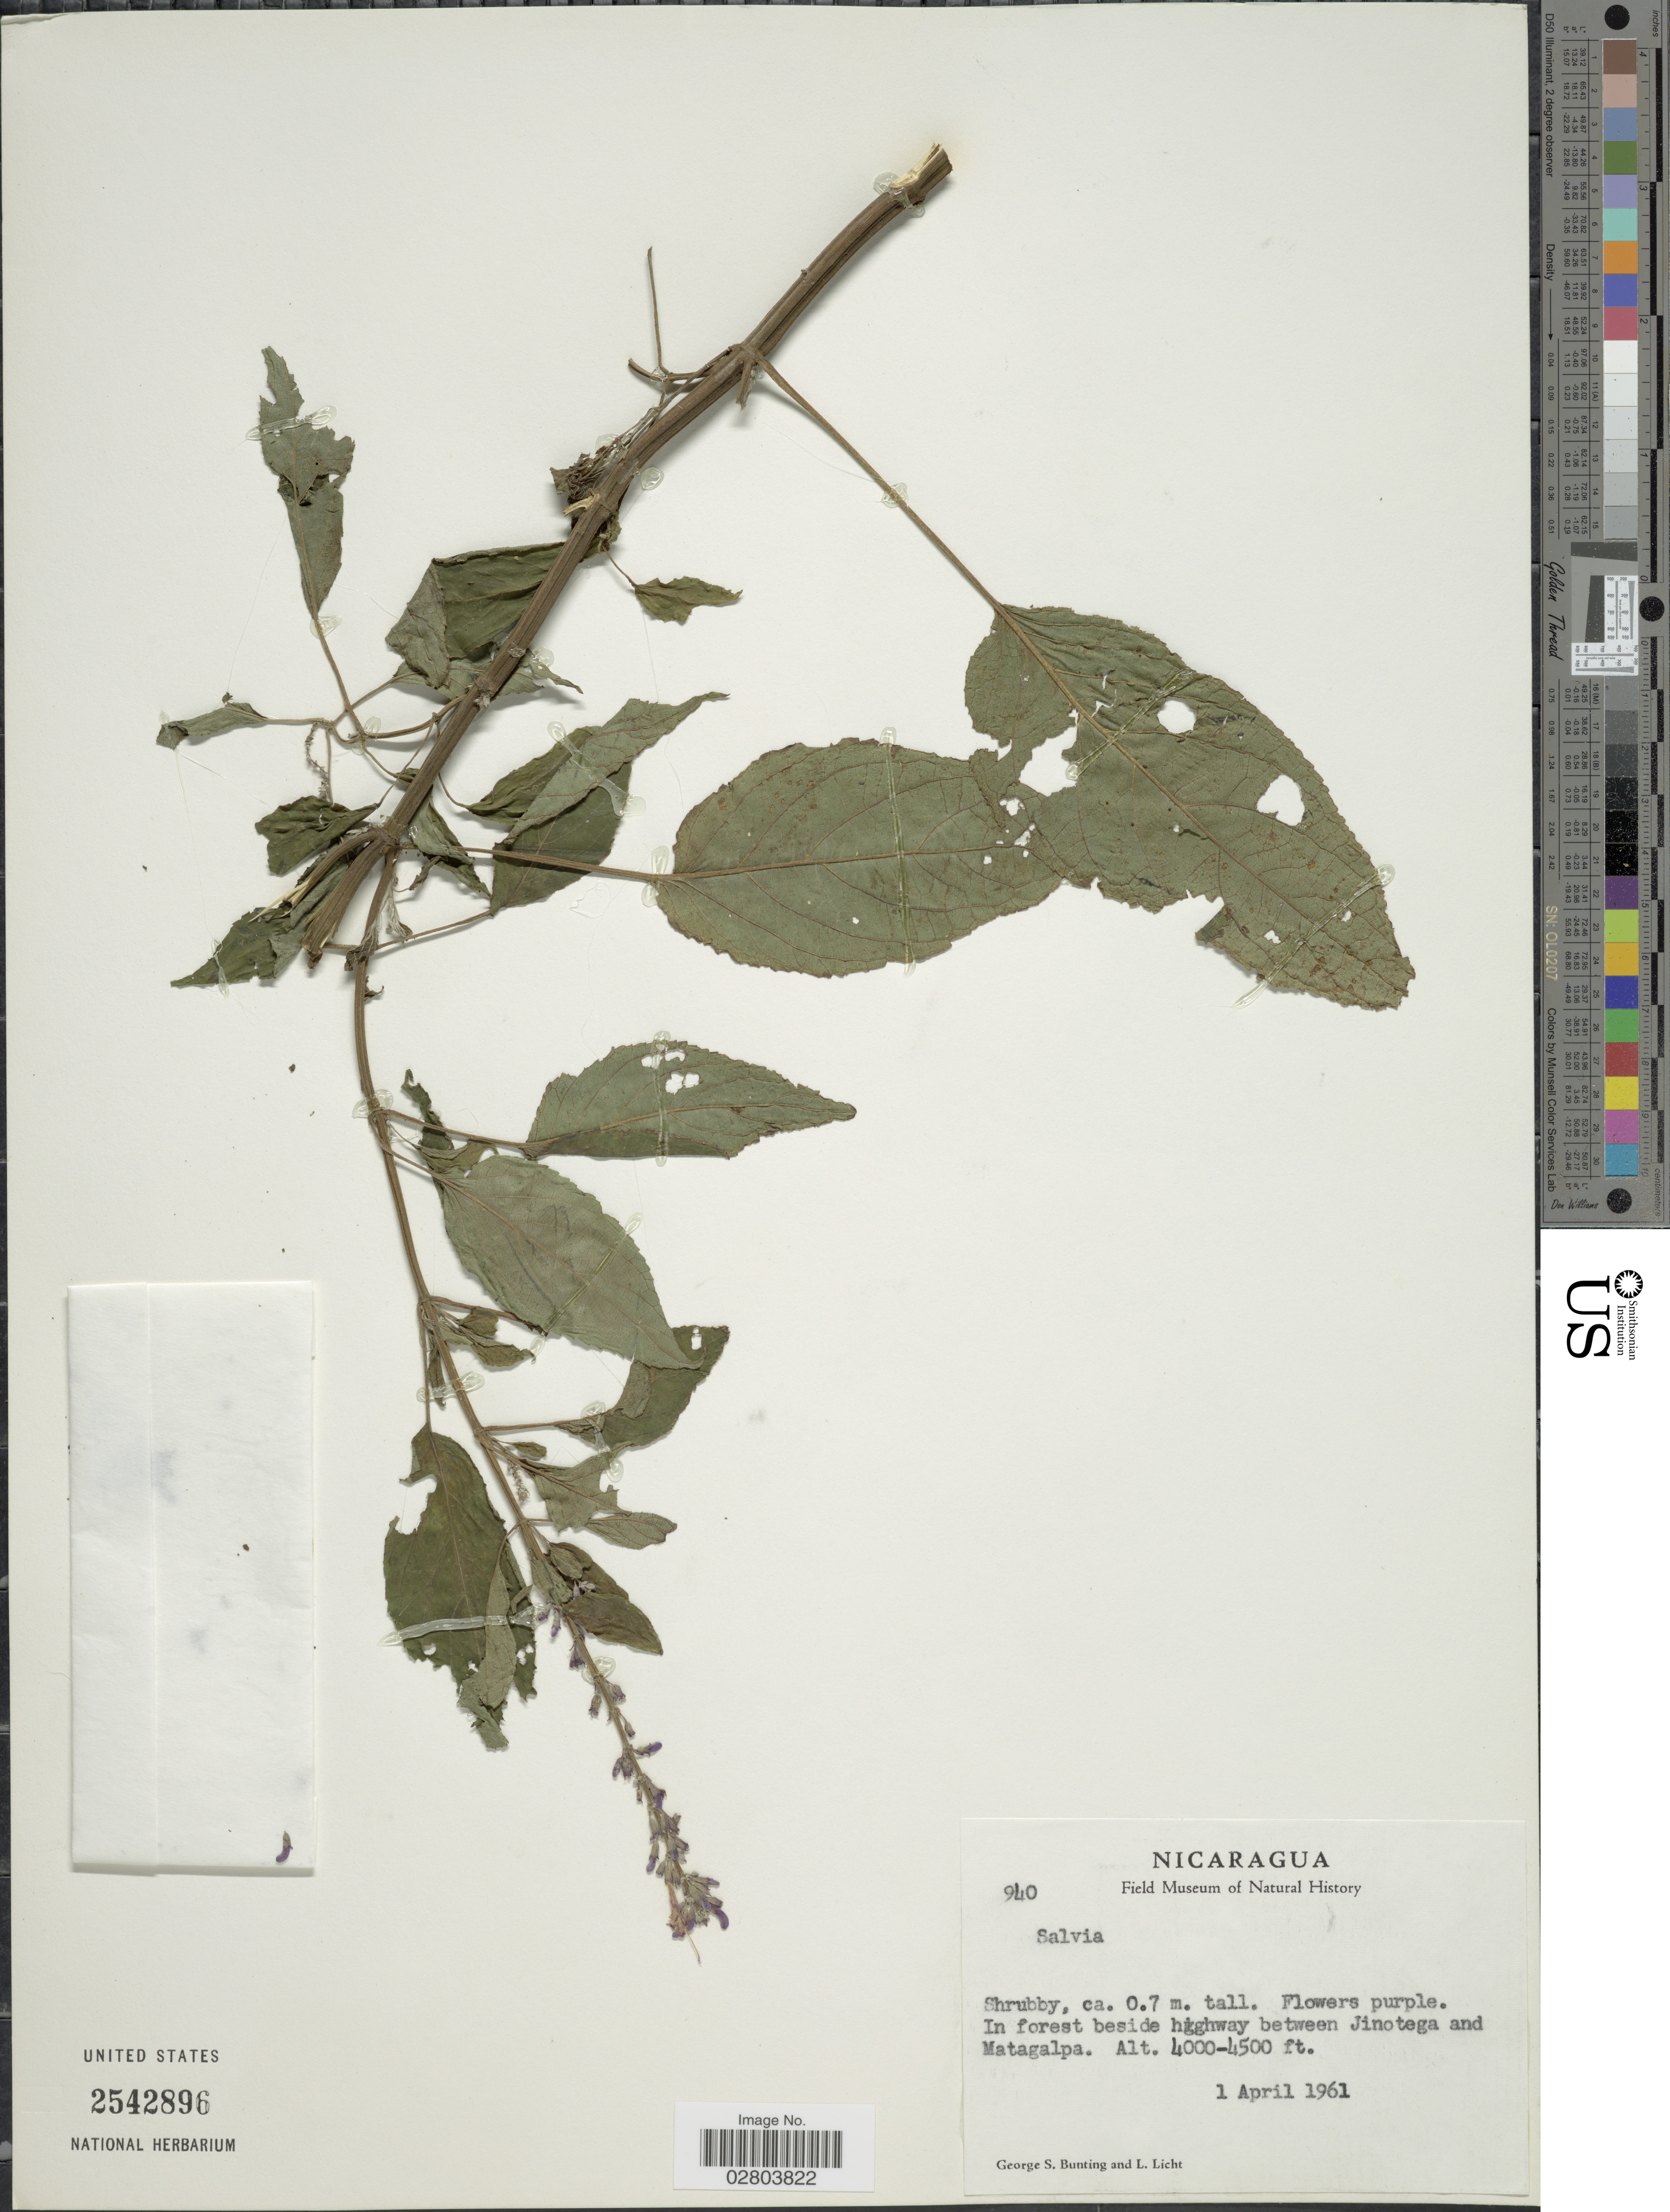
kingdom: Plantae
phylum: Tracheophyta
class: Magnoliopsida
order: Lamiales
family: Lamiaceae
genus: Salvia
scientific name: Salvia sp.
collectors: G. S. Bunting & L. Licht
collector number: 940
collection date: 1961-04-01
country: Nicaragua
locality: In forest beside highway between Jinotega and Matagalpa.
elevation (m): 1219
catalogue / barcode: US 2542896